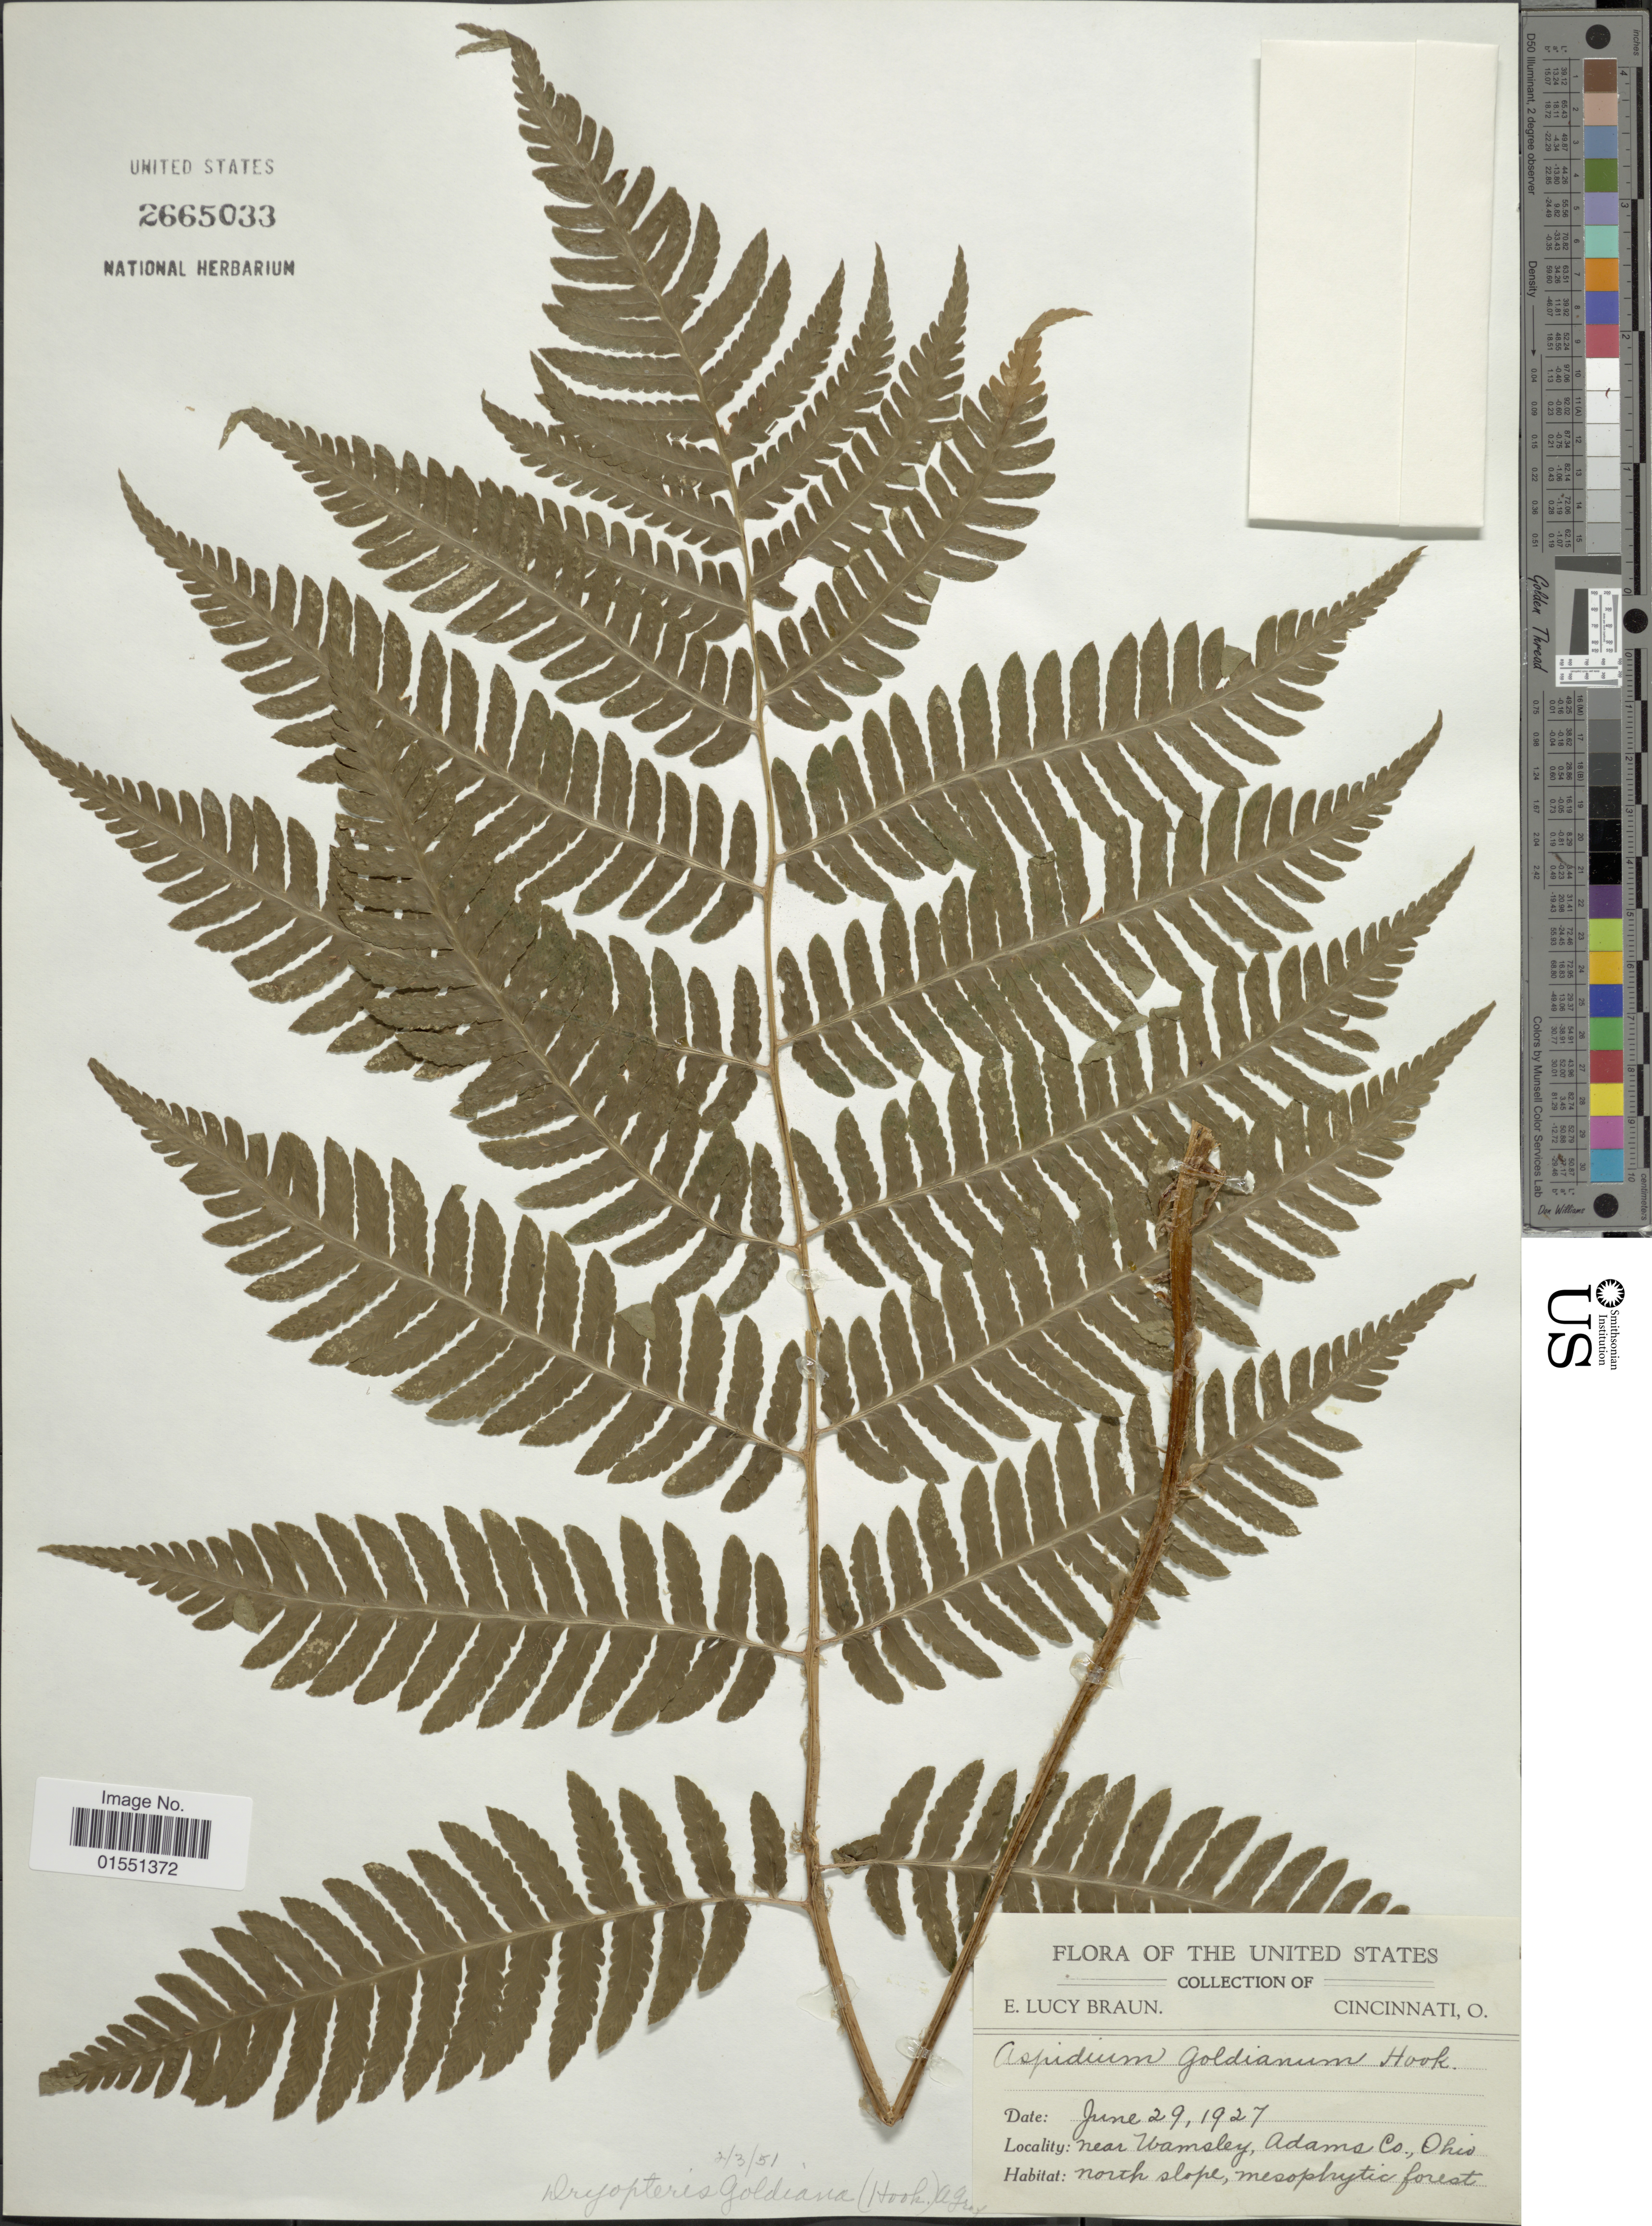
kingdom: Plantae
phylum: Tracheophyta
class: Polypodiopsida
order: Polypodiales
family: Dryopteridaceae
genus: Dryopteris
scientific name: Dryopteris goldiana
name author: (Hook. ex Goldie) A. Gray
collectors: E. L. Braun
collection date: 1927-06-29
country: United States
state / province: Ohio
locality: Near Wamsley, Adams Co.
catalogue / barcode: US 2665033